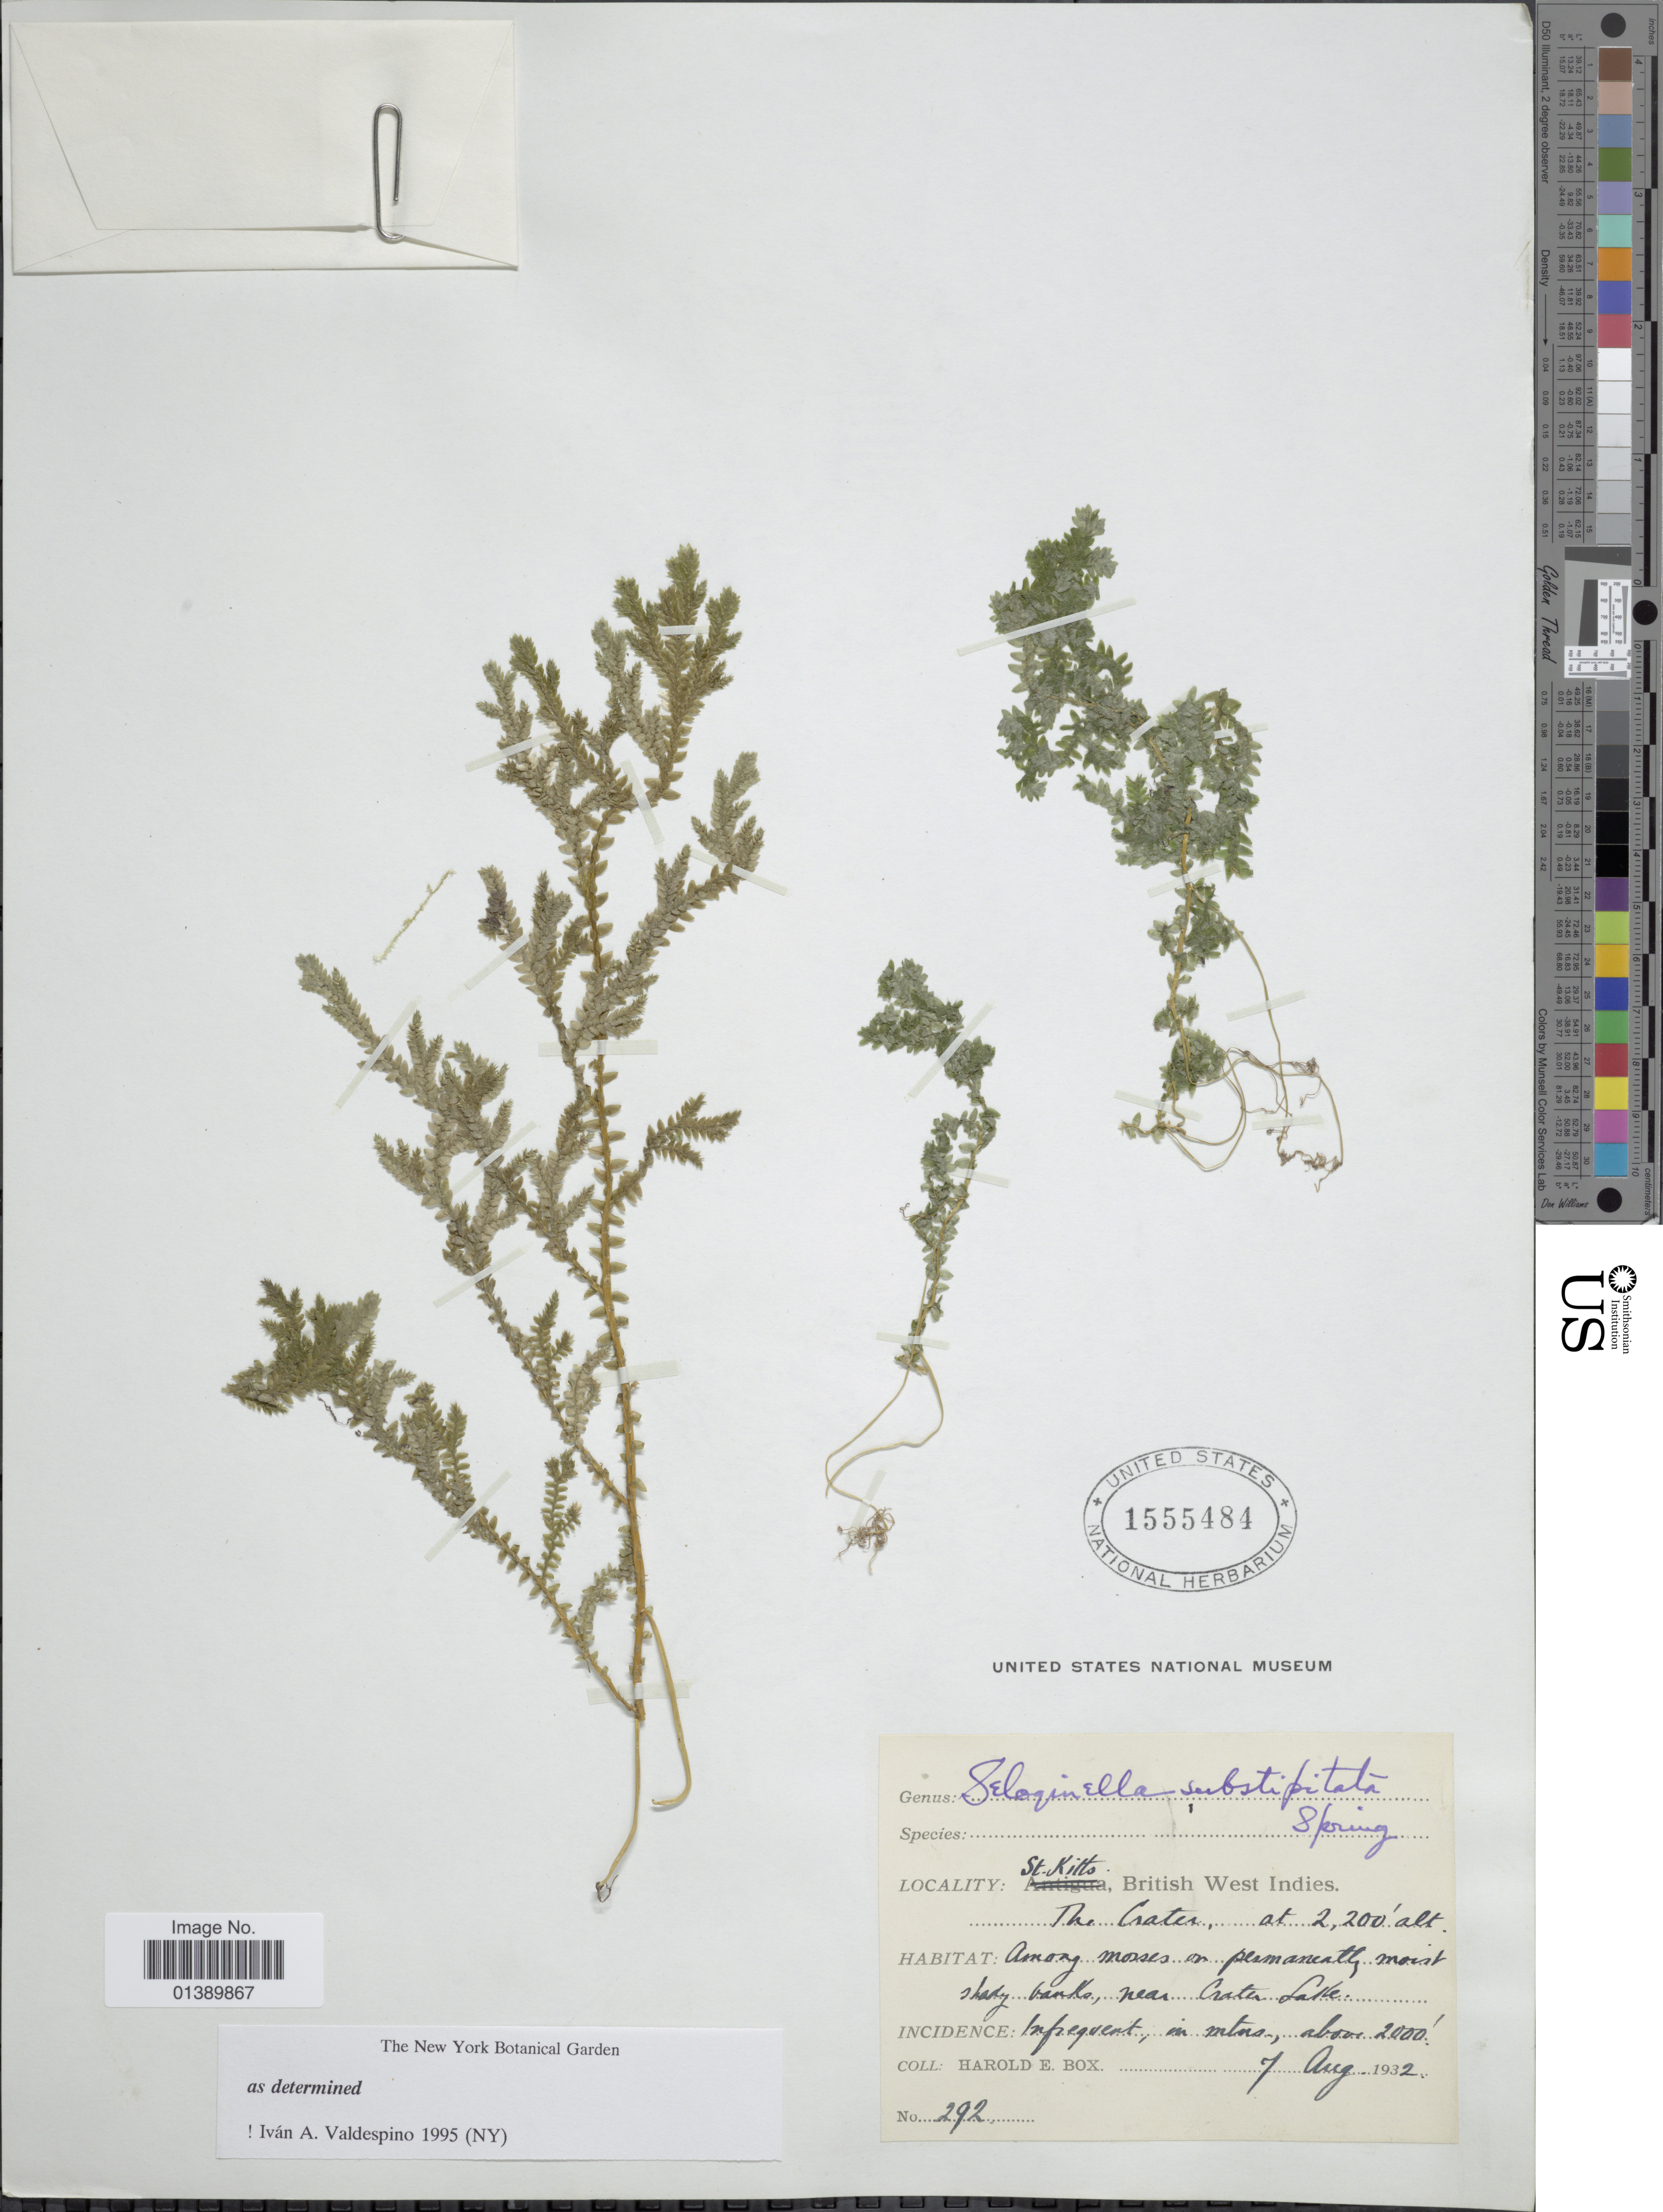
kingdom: Plantae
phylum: Tracheophyta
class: Lycopodiopsida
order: Selaginellales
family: Selaginellaceae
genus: Selaginella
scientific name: Selaginella substipitata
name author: Spring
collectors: H. E. Box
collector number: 292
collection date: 1932-08-07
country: St. Christopher-Nevis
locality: St Kitts, British West Indies, The Crater, Among moses on permanantly moist shady banks, near Crater Lake [interpreted]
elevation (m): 671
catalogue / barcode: US 1555484